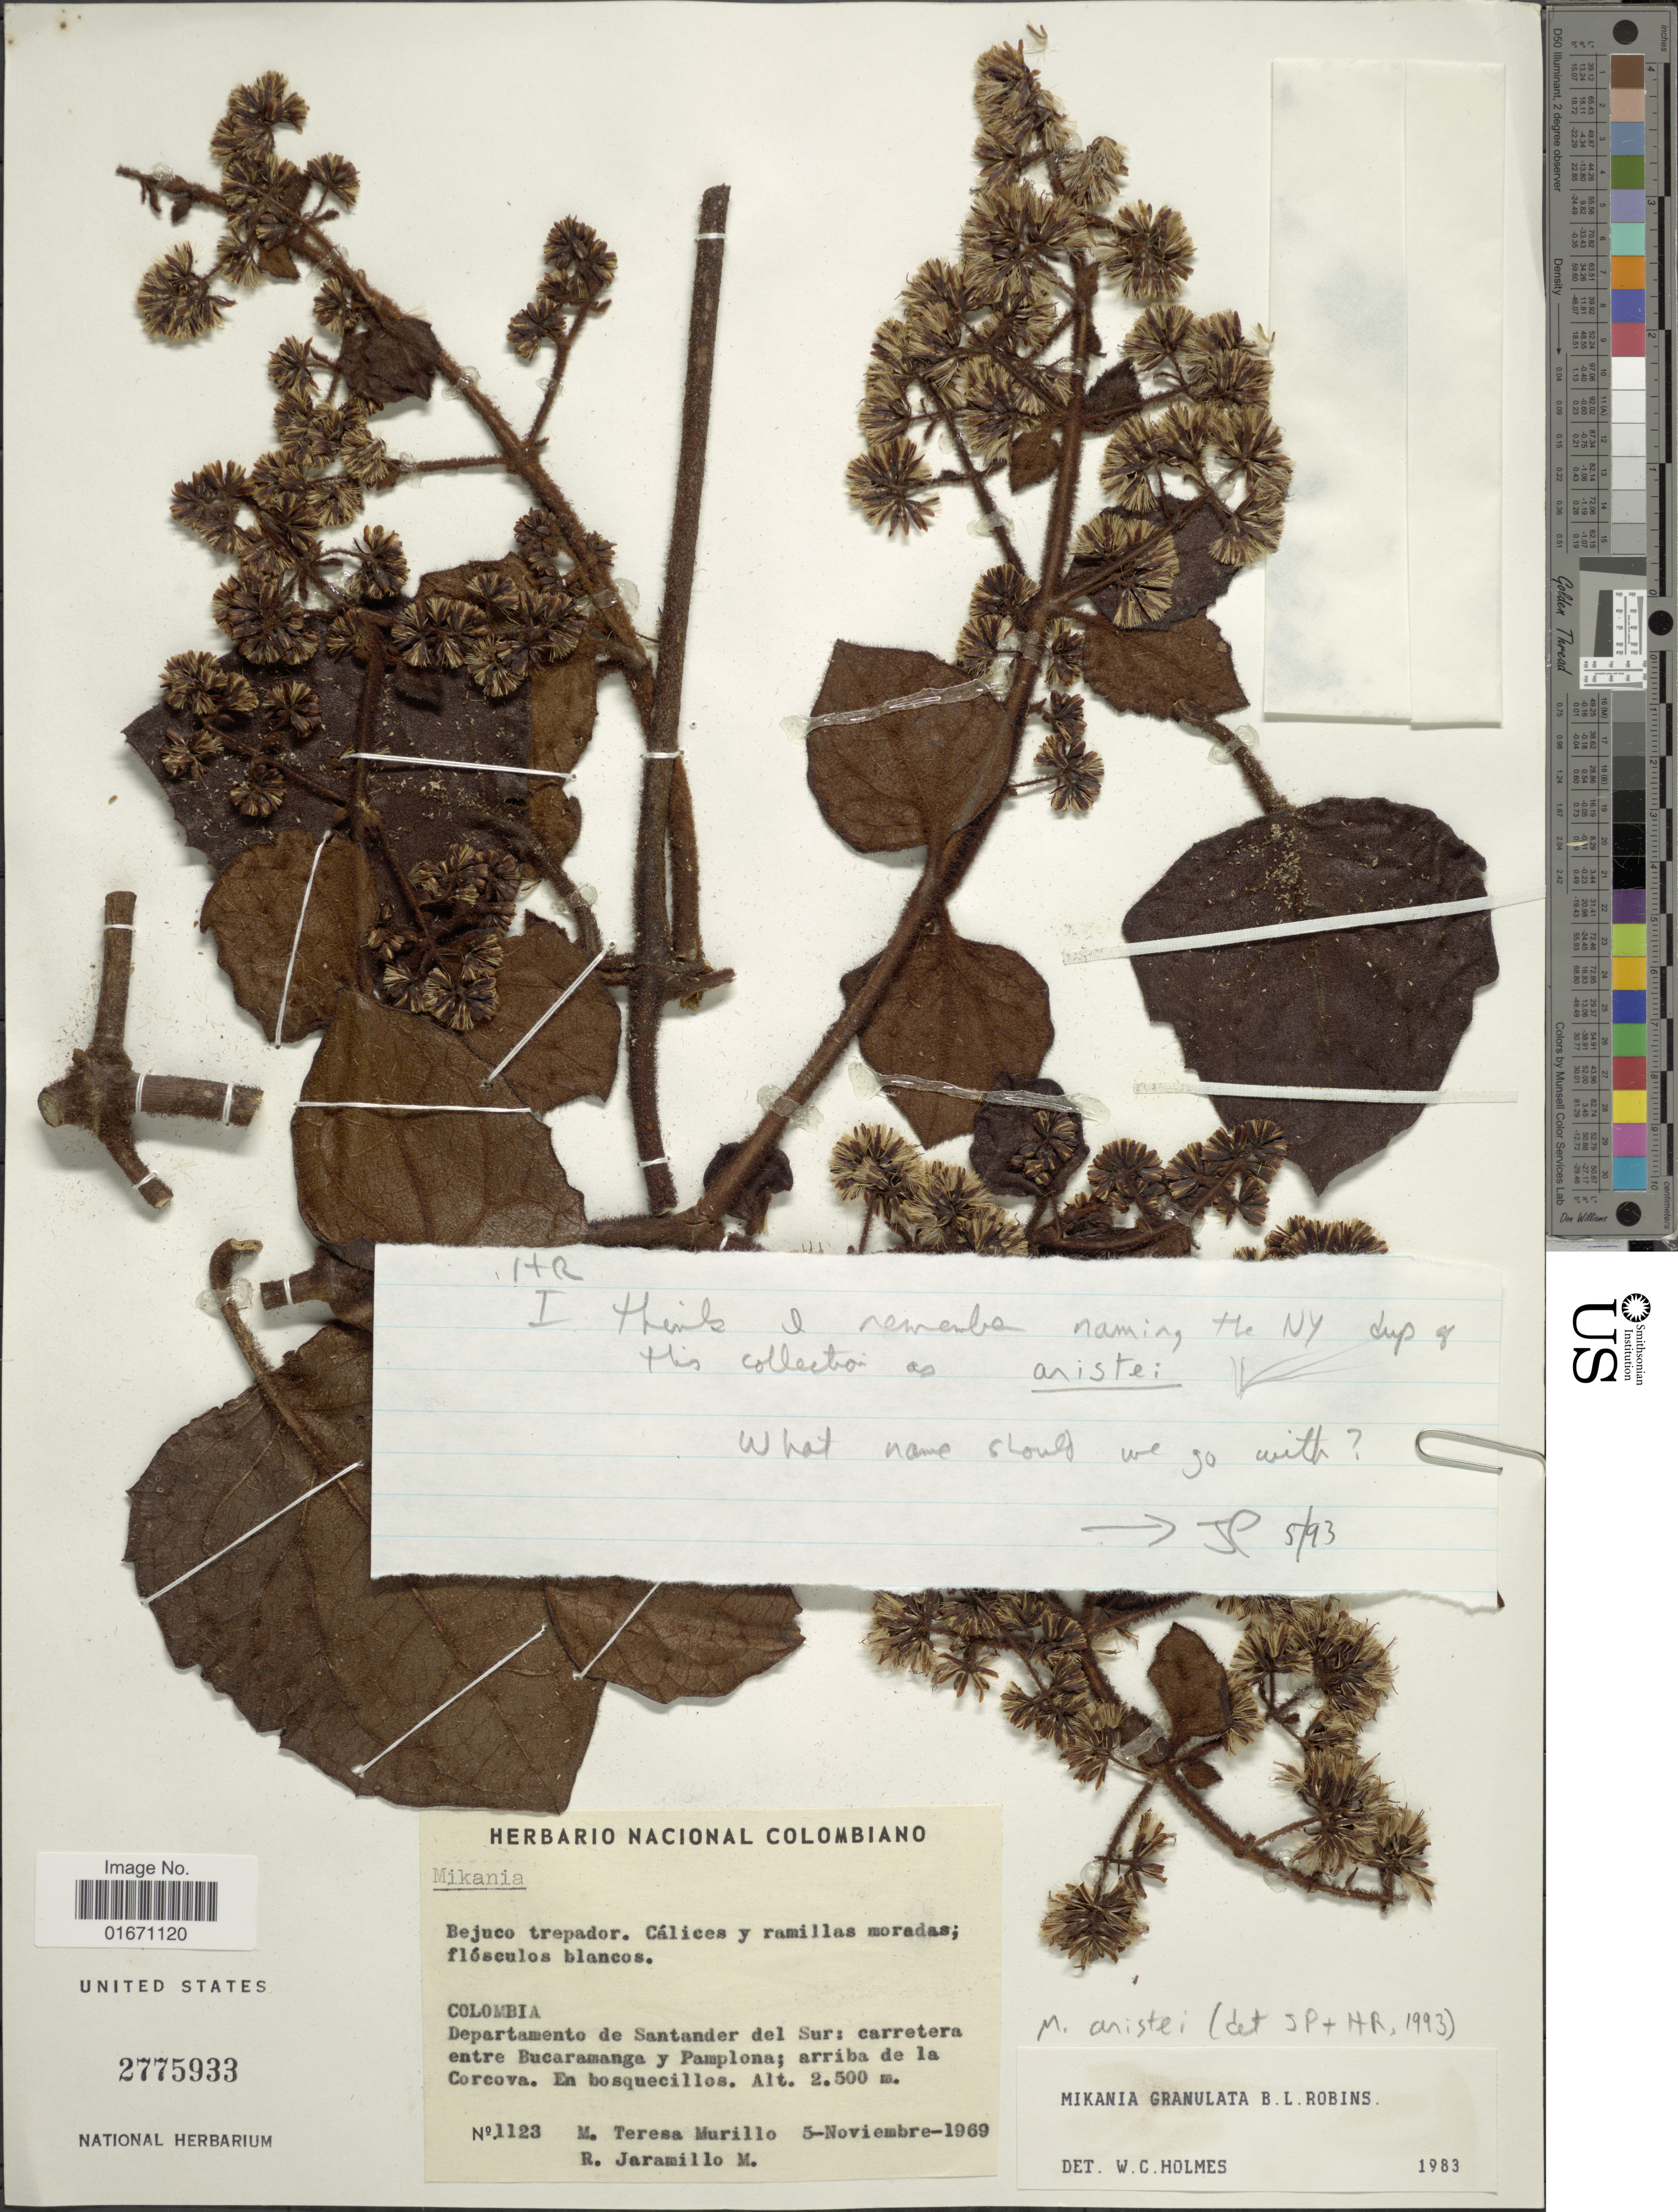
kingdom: Plantae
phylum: Tracheophyta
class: Magnoliopsida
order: Asterales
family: Asteraceae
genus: Mikania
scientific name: Mikania aristei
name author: B.L. Rob.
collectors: M. Murillo & R. Jaramillo M.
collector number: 1123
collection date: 1969-11-05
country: Colombia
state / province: Santander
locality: Departamento de Santander del Sur, carretera entre Bucaramanga y Pamplona, arriba de la Corcova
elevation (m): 2500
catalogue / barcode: US 2775933